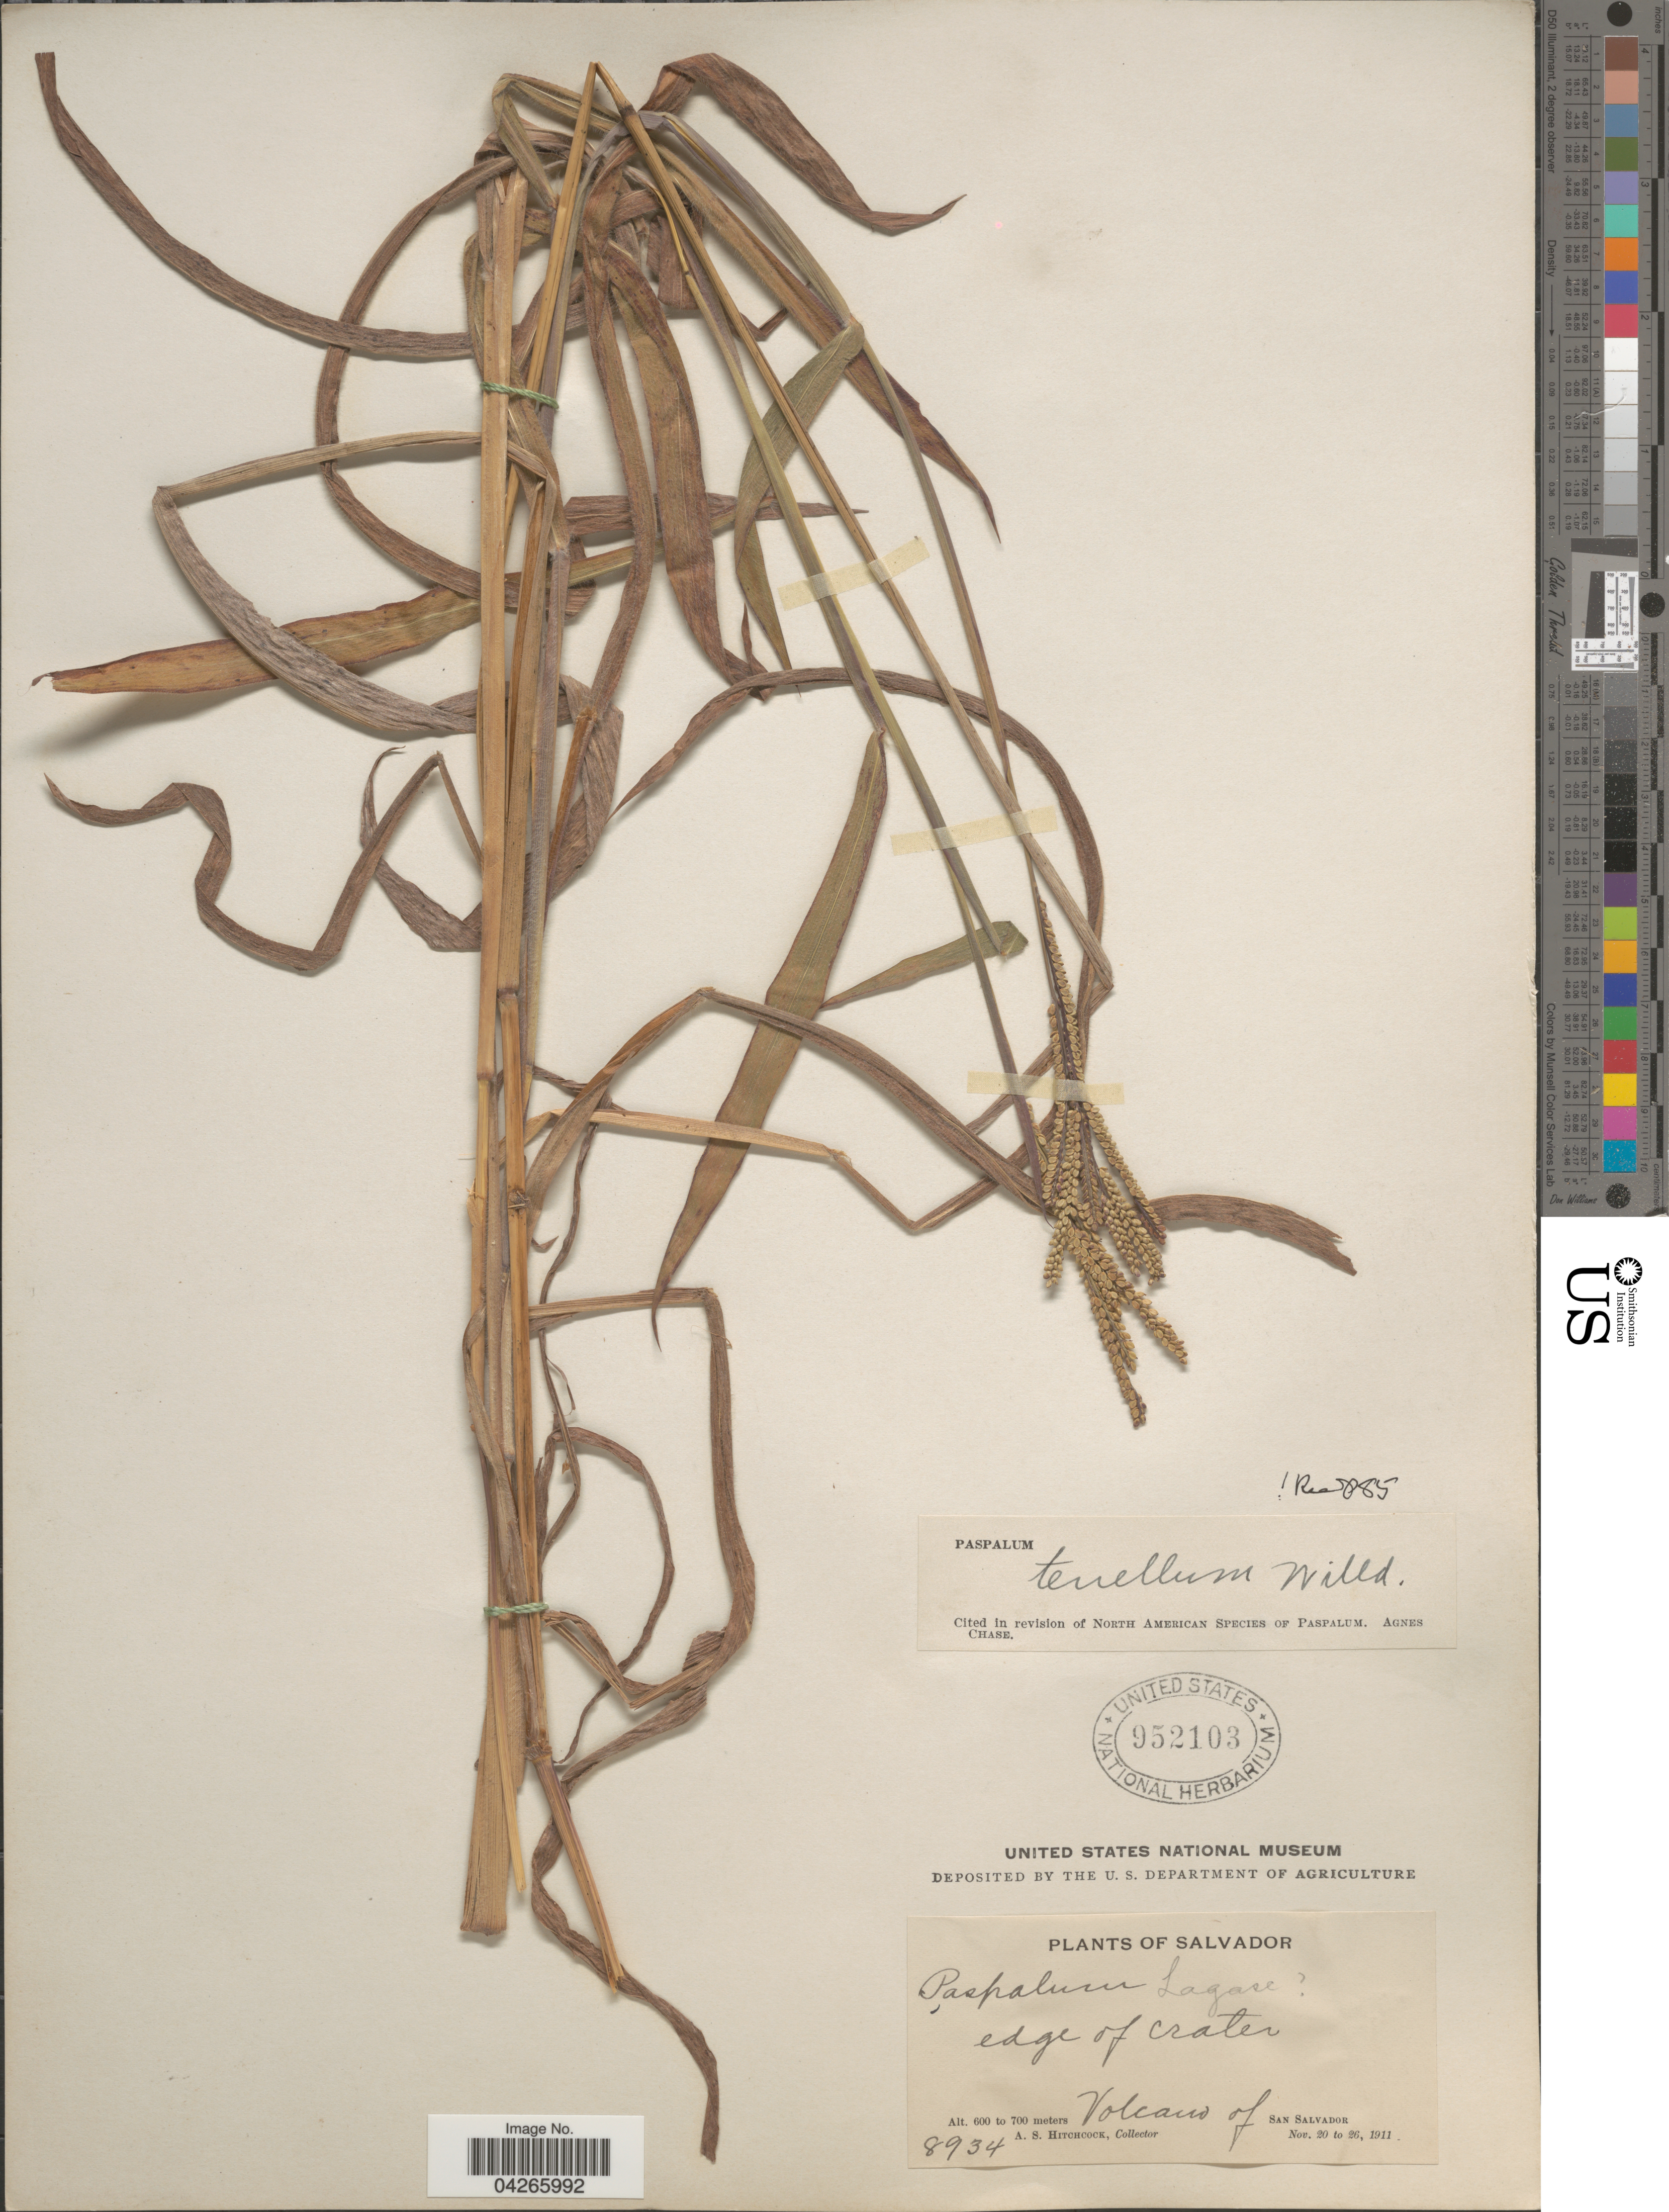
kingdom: Plantae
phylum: Tracheophyta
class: Liliopsida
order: Poales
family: Poaceae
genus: Paspalum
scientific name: Paspalum tenellum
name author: Willd.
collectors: A. S. Hitchcock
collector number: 8934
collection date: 1911-11-20/1911-11-26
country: El Salvador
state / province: San Salvador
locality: Edge of crater. Volcano of San Salvador.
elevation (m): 600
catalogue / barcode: US 952103